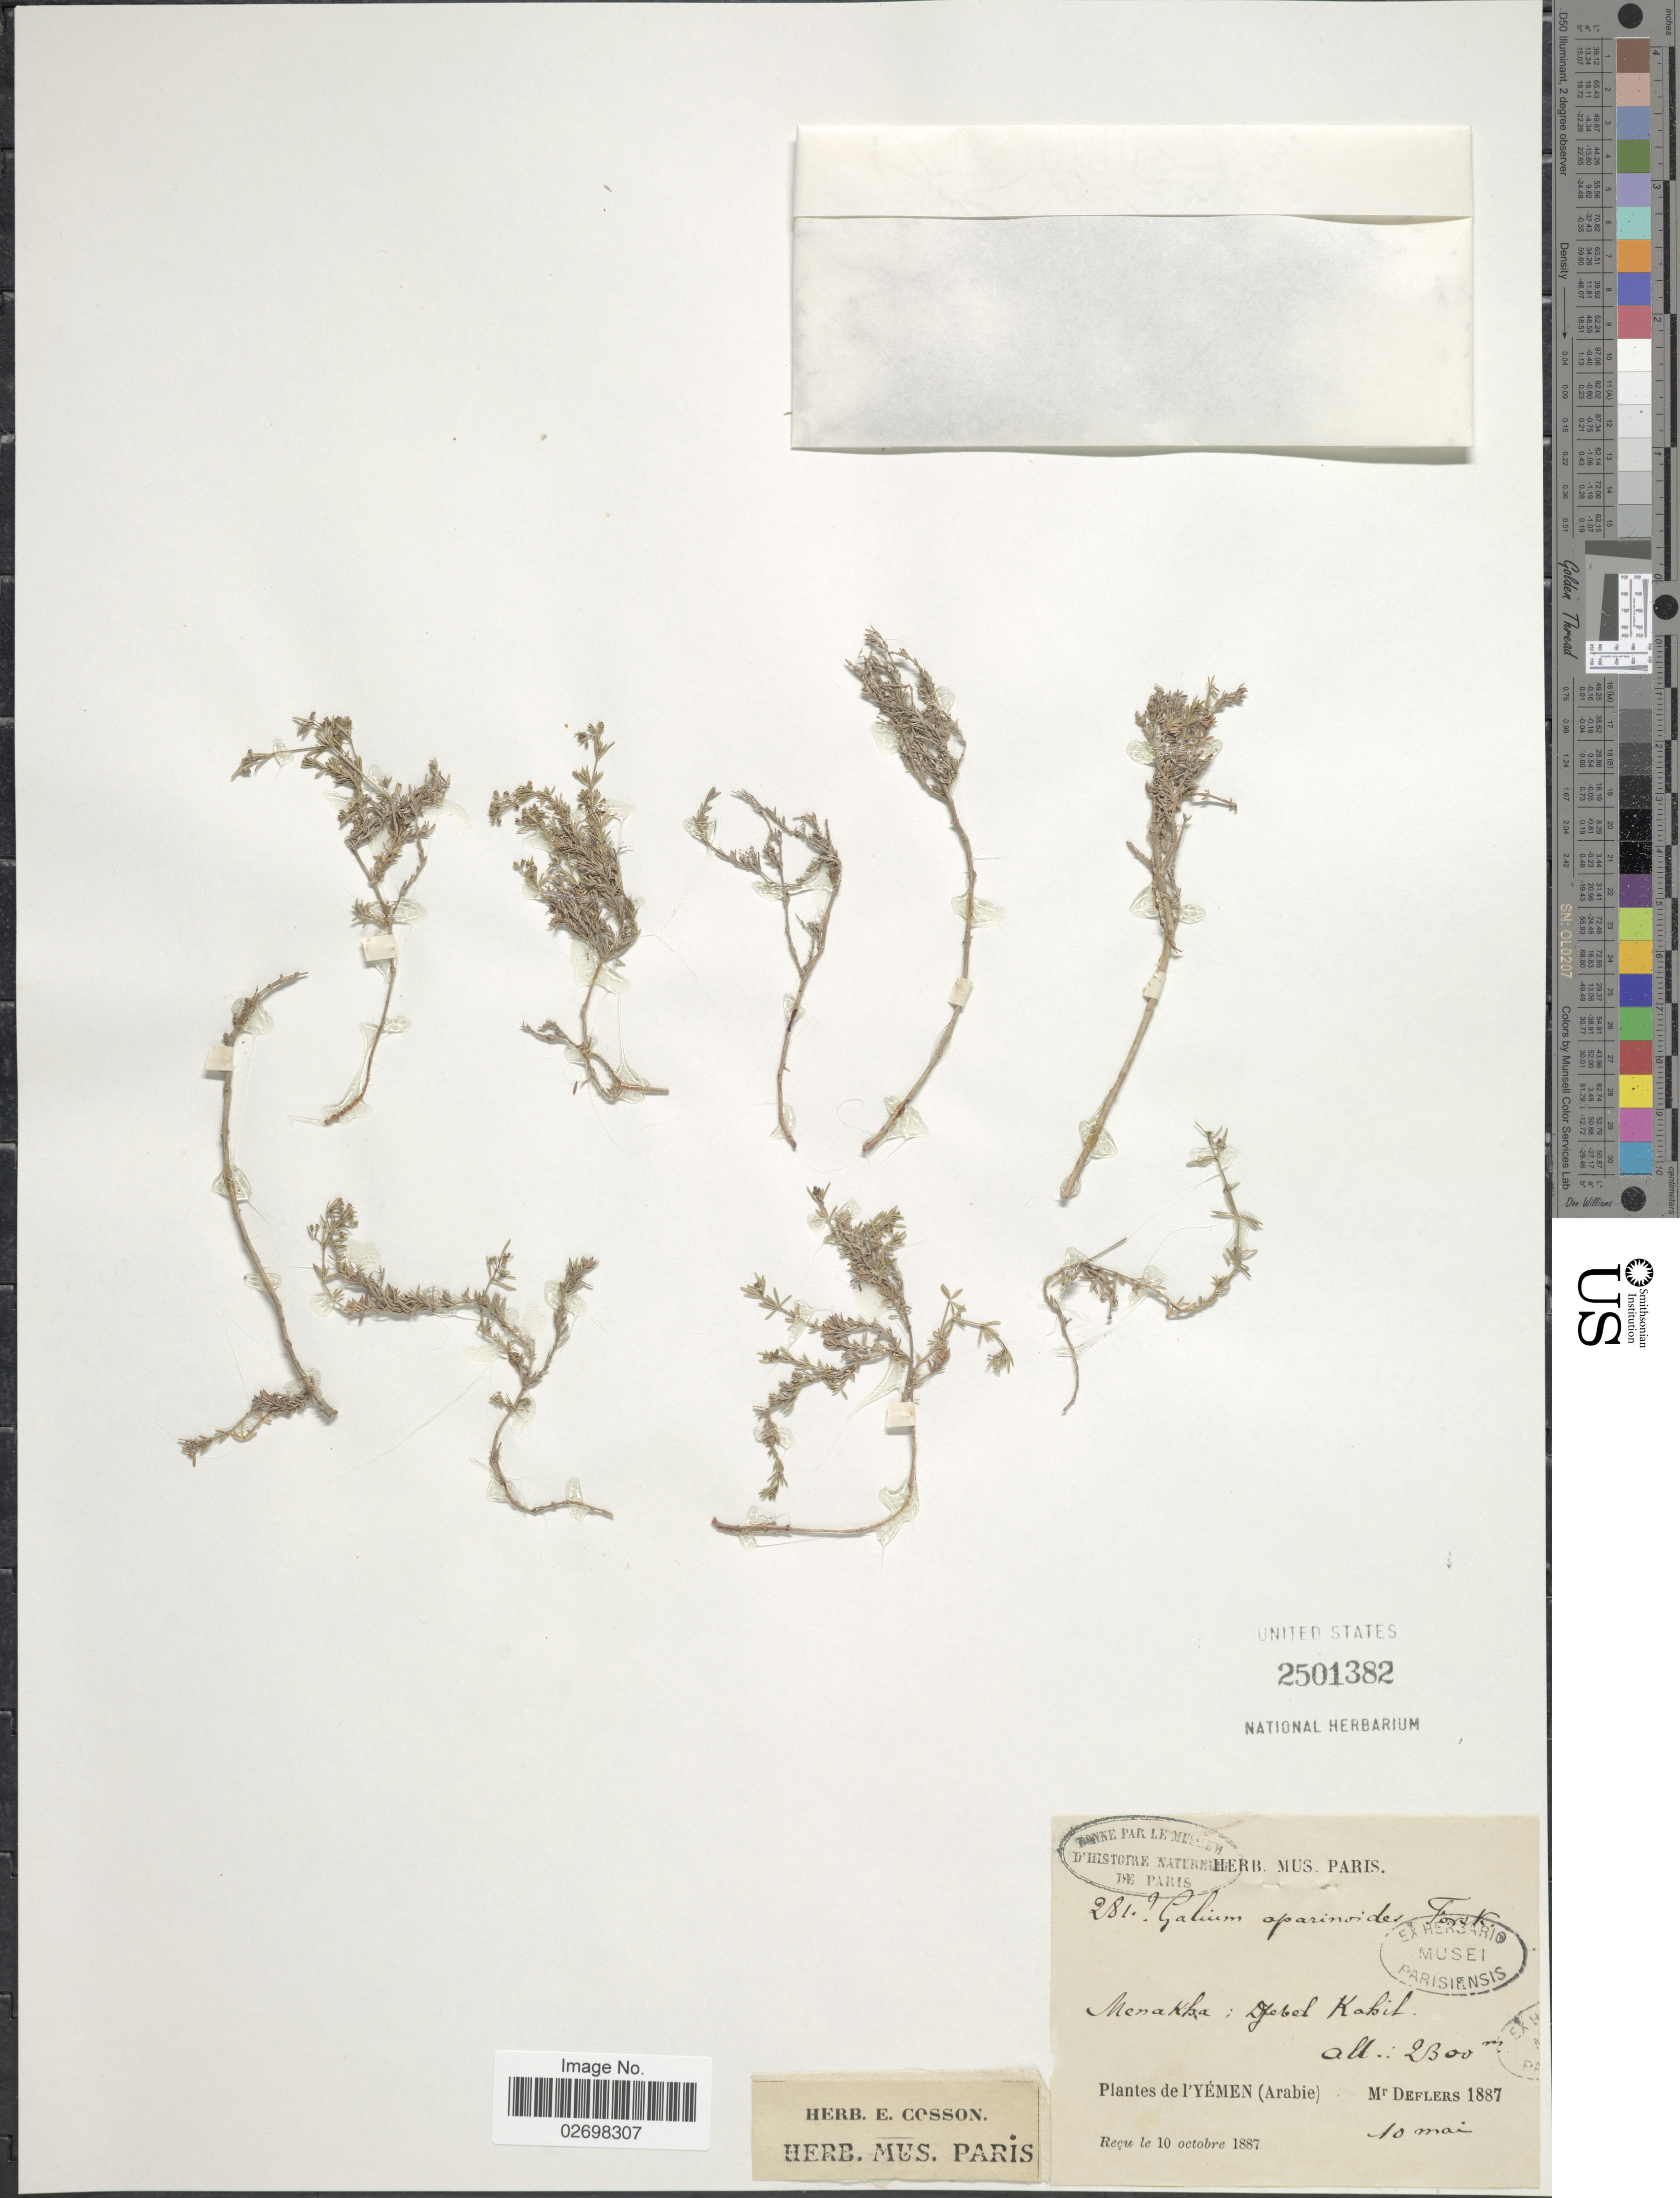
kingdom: Plantae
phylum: Tracheophyta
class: Magnoliopsida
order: Gentianales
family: Rubiaceae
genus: Galium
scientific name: Galium aparine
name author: L.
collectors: -. Deflers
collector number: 281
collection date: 1887-05-10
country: Yemen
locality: Nenakha: Djebel Kabil, de l'Yémen (Arabie)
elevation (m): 2300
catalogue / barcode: US 2501382